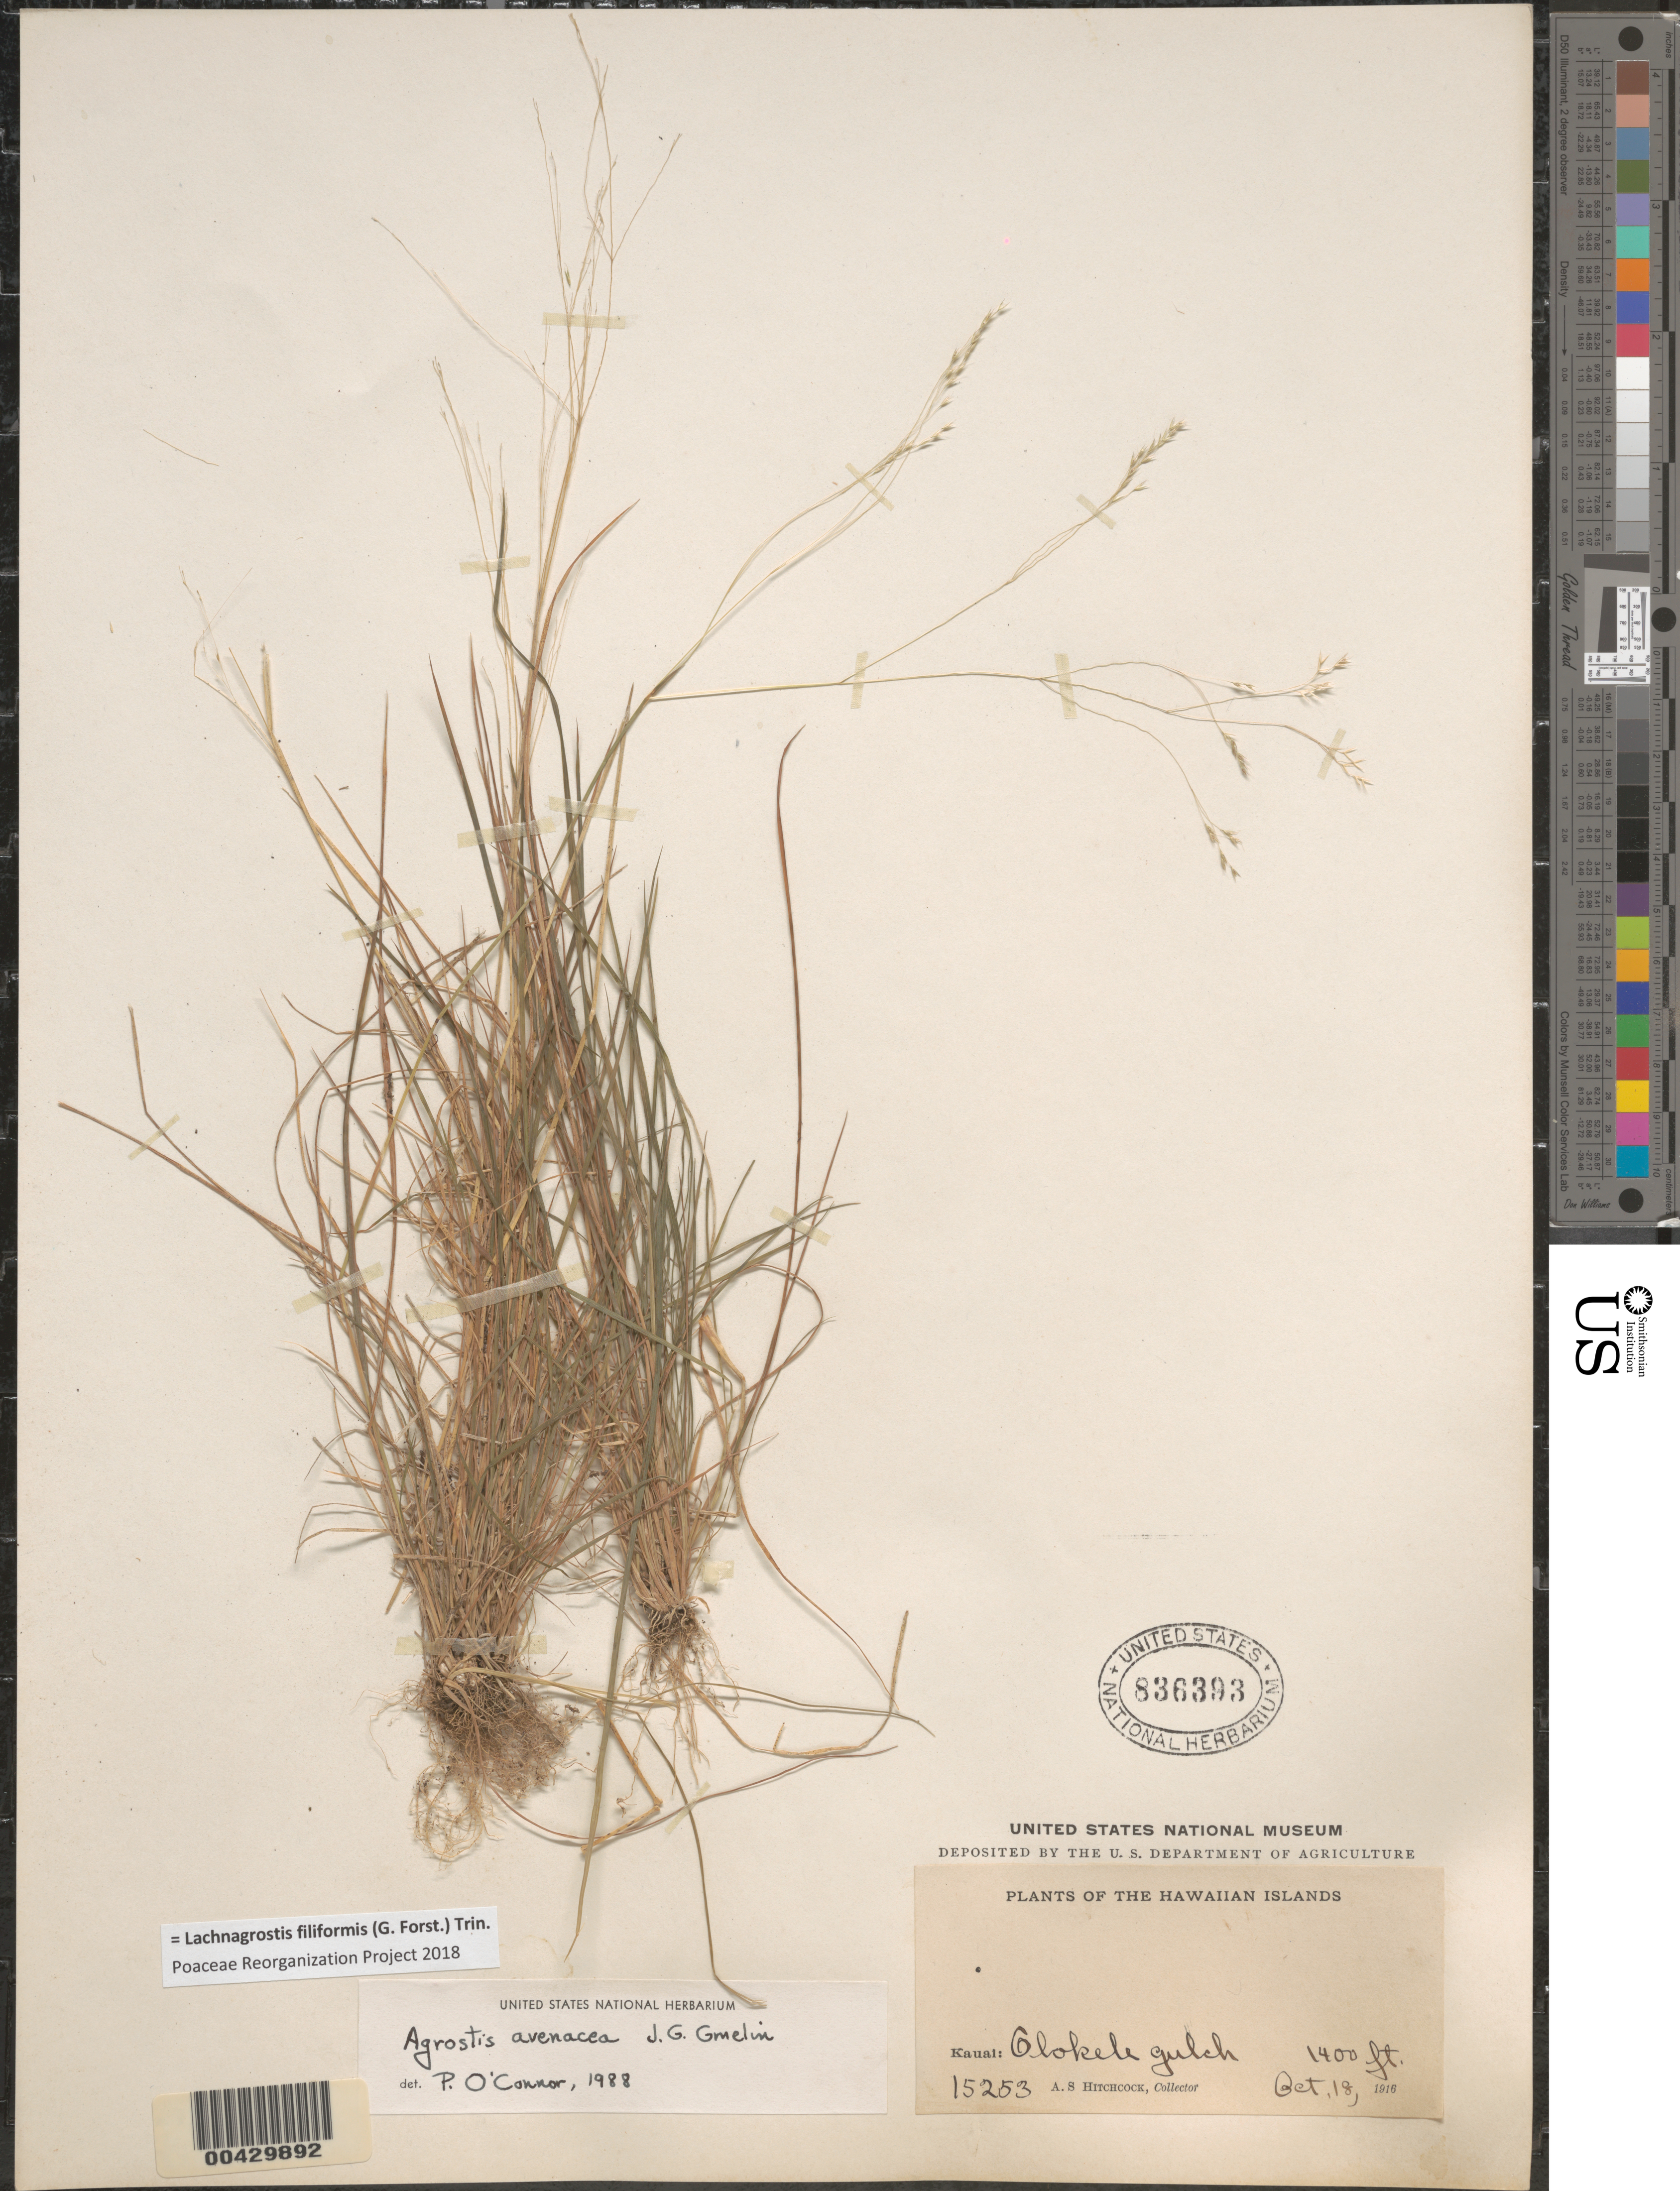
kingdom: Plantae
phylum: Tracheophyta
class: Liliopsida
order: Poales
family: Poaceae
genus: Lachnagrostis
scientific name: Lachnagrostis filiformis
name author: (J.R. Forst.) Trin.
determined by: Poaceae Reorganization Project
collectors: A. S. Hitchcock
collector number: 15253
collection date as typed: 18 Oct 1916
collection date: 1916-10-18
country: United States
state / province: Hawaii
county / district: Kauai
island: Kaua'i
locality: Olokele Gulch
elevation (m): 427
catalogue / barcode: US 836393